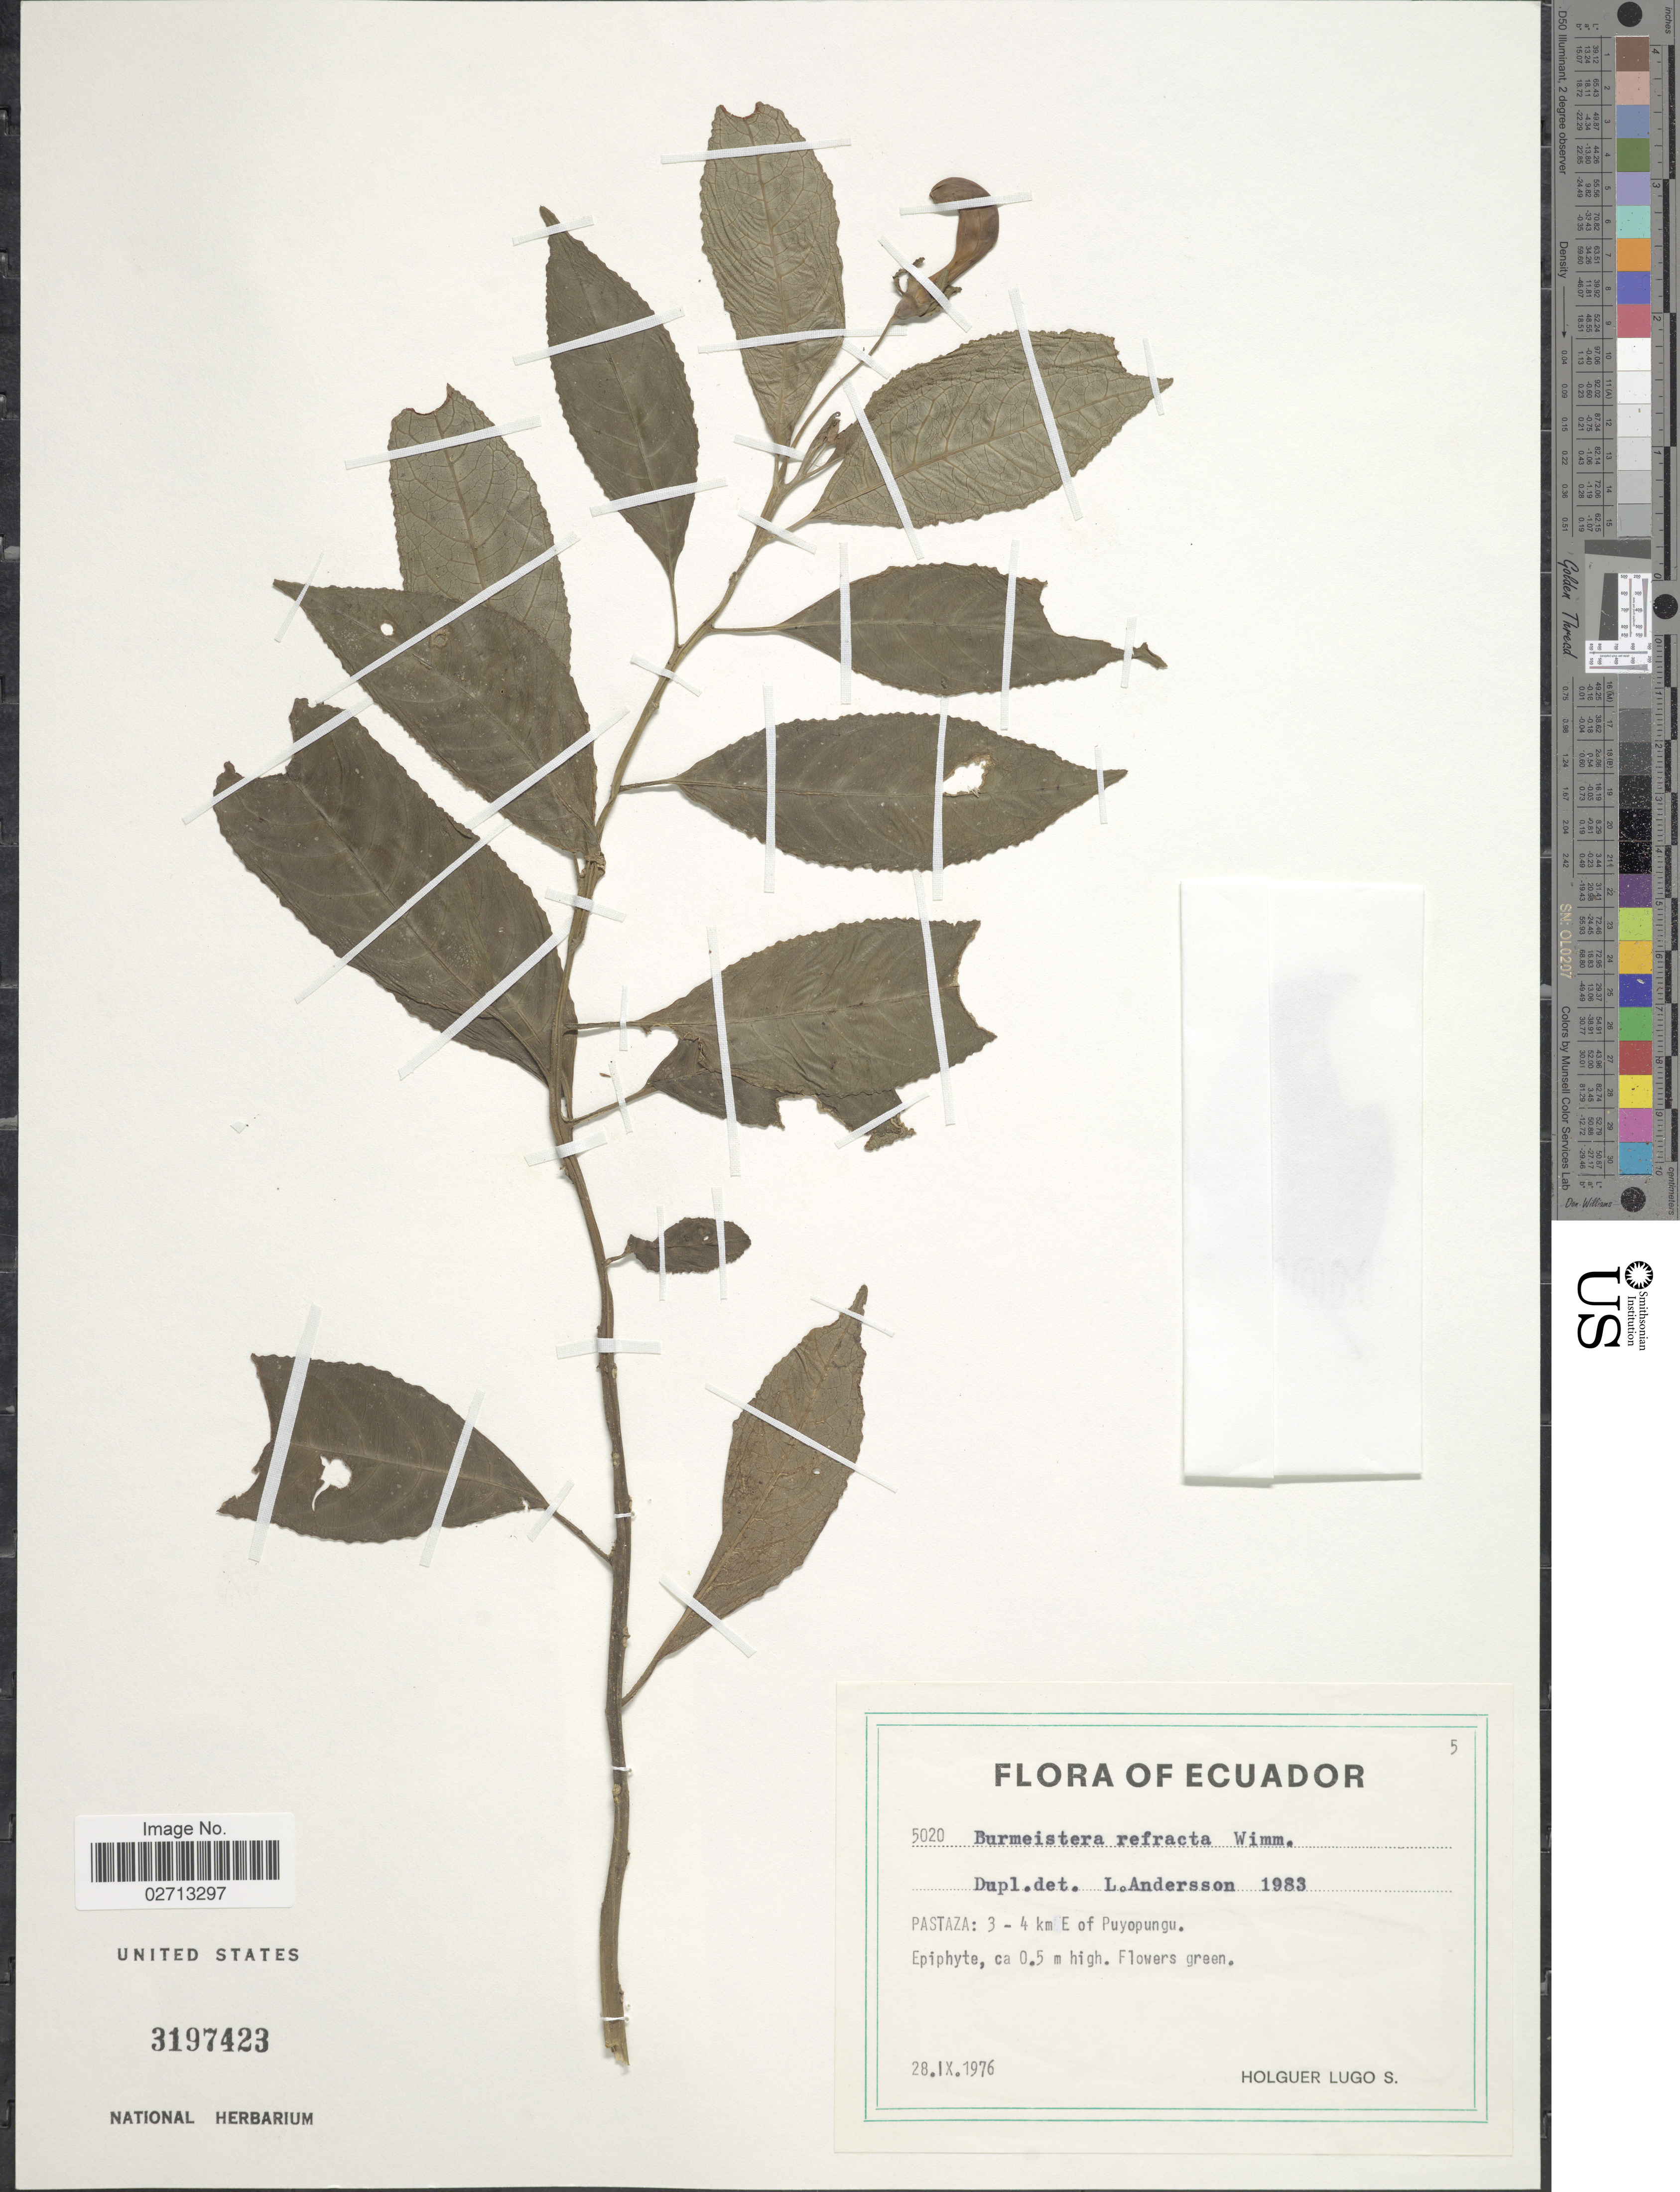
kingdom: Plantae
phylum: Tracheophyta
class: Magnoliopsida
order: Asterales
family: Campanulaceae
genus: Burmeistera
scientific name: Burmeistera refracta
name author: E. Wimm.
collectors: H. Lugo S.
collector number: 5020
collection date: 1976-09-28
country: Ecuador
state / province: Pastaza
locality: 3 - 4 km E of Puyopungu.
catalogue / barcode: US 3197423